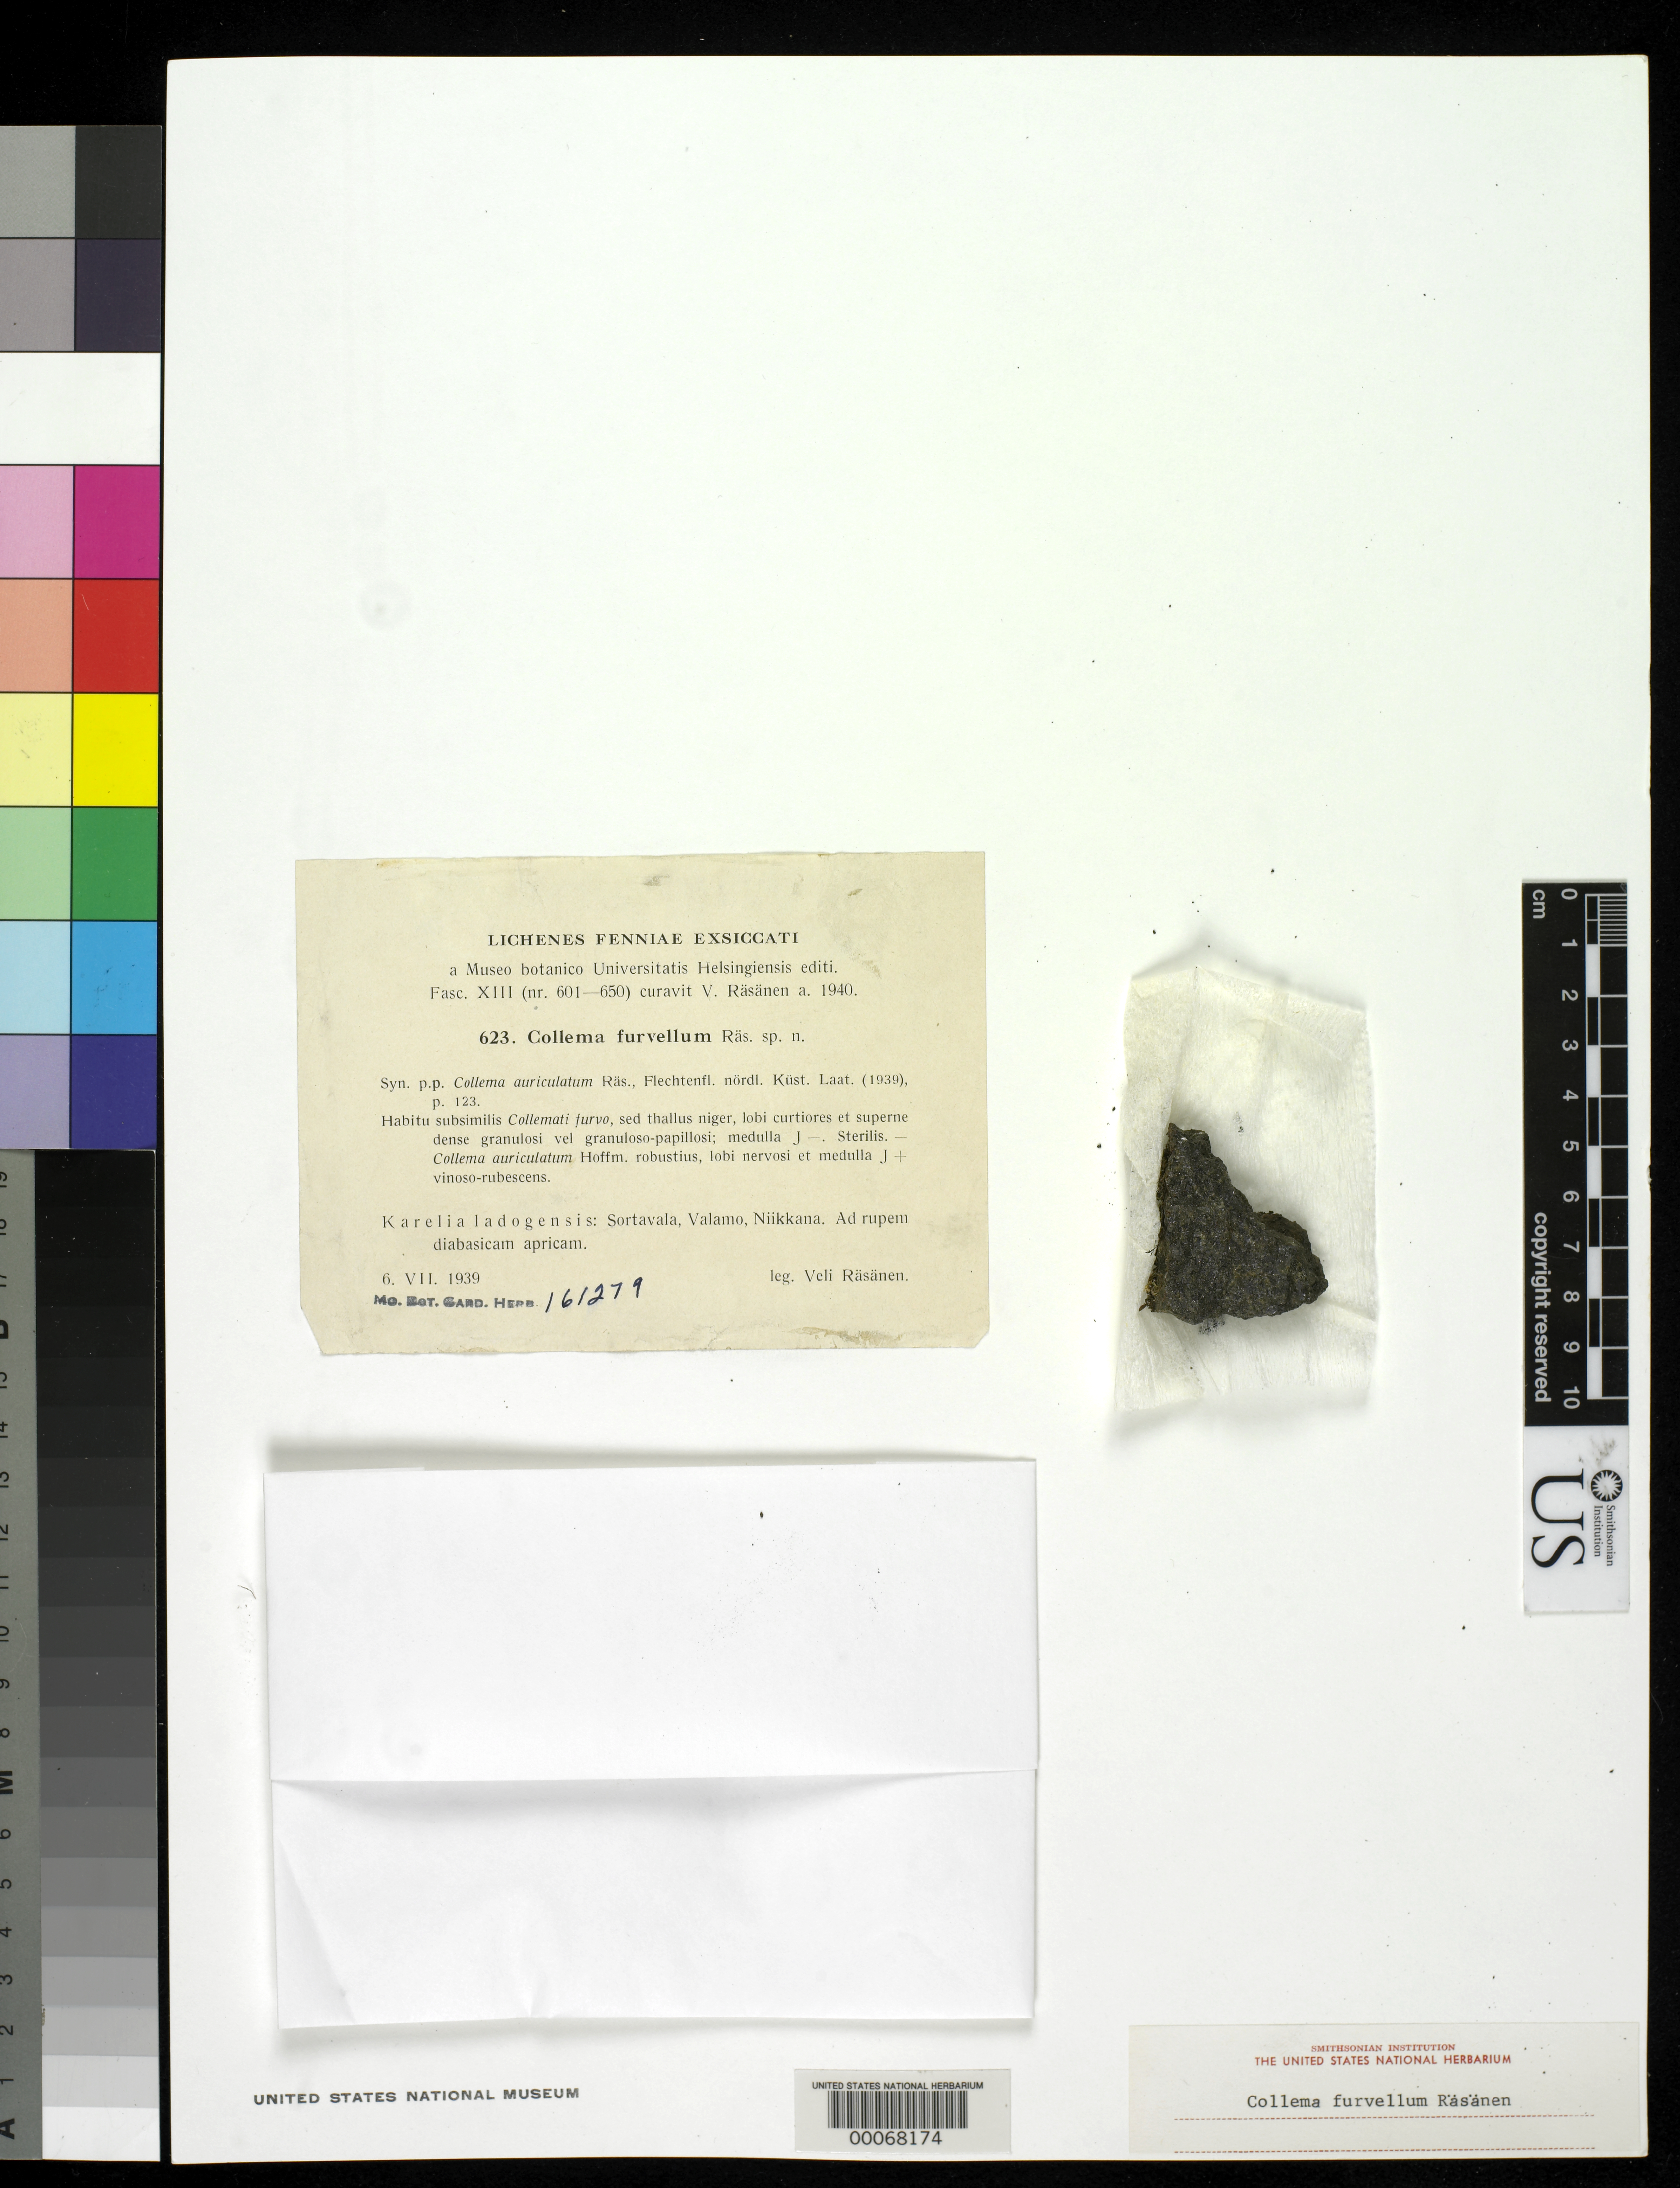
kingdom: Fungi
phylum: Ascomycota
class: Lecanoromycetes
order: Peltigerales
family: Collemataceae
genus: Collema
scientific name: Collema furvellum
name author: Räsänen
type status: Type Collection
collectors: V. Rasanen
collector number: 623 (Lich. Fenn. Exsic. No.)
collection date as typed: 06 Jul 1939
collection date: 1939-07-06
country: Russian Federation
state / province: Karelia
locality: Sortavala, Valamo, Niikana, Karelia.